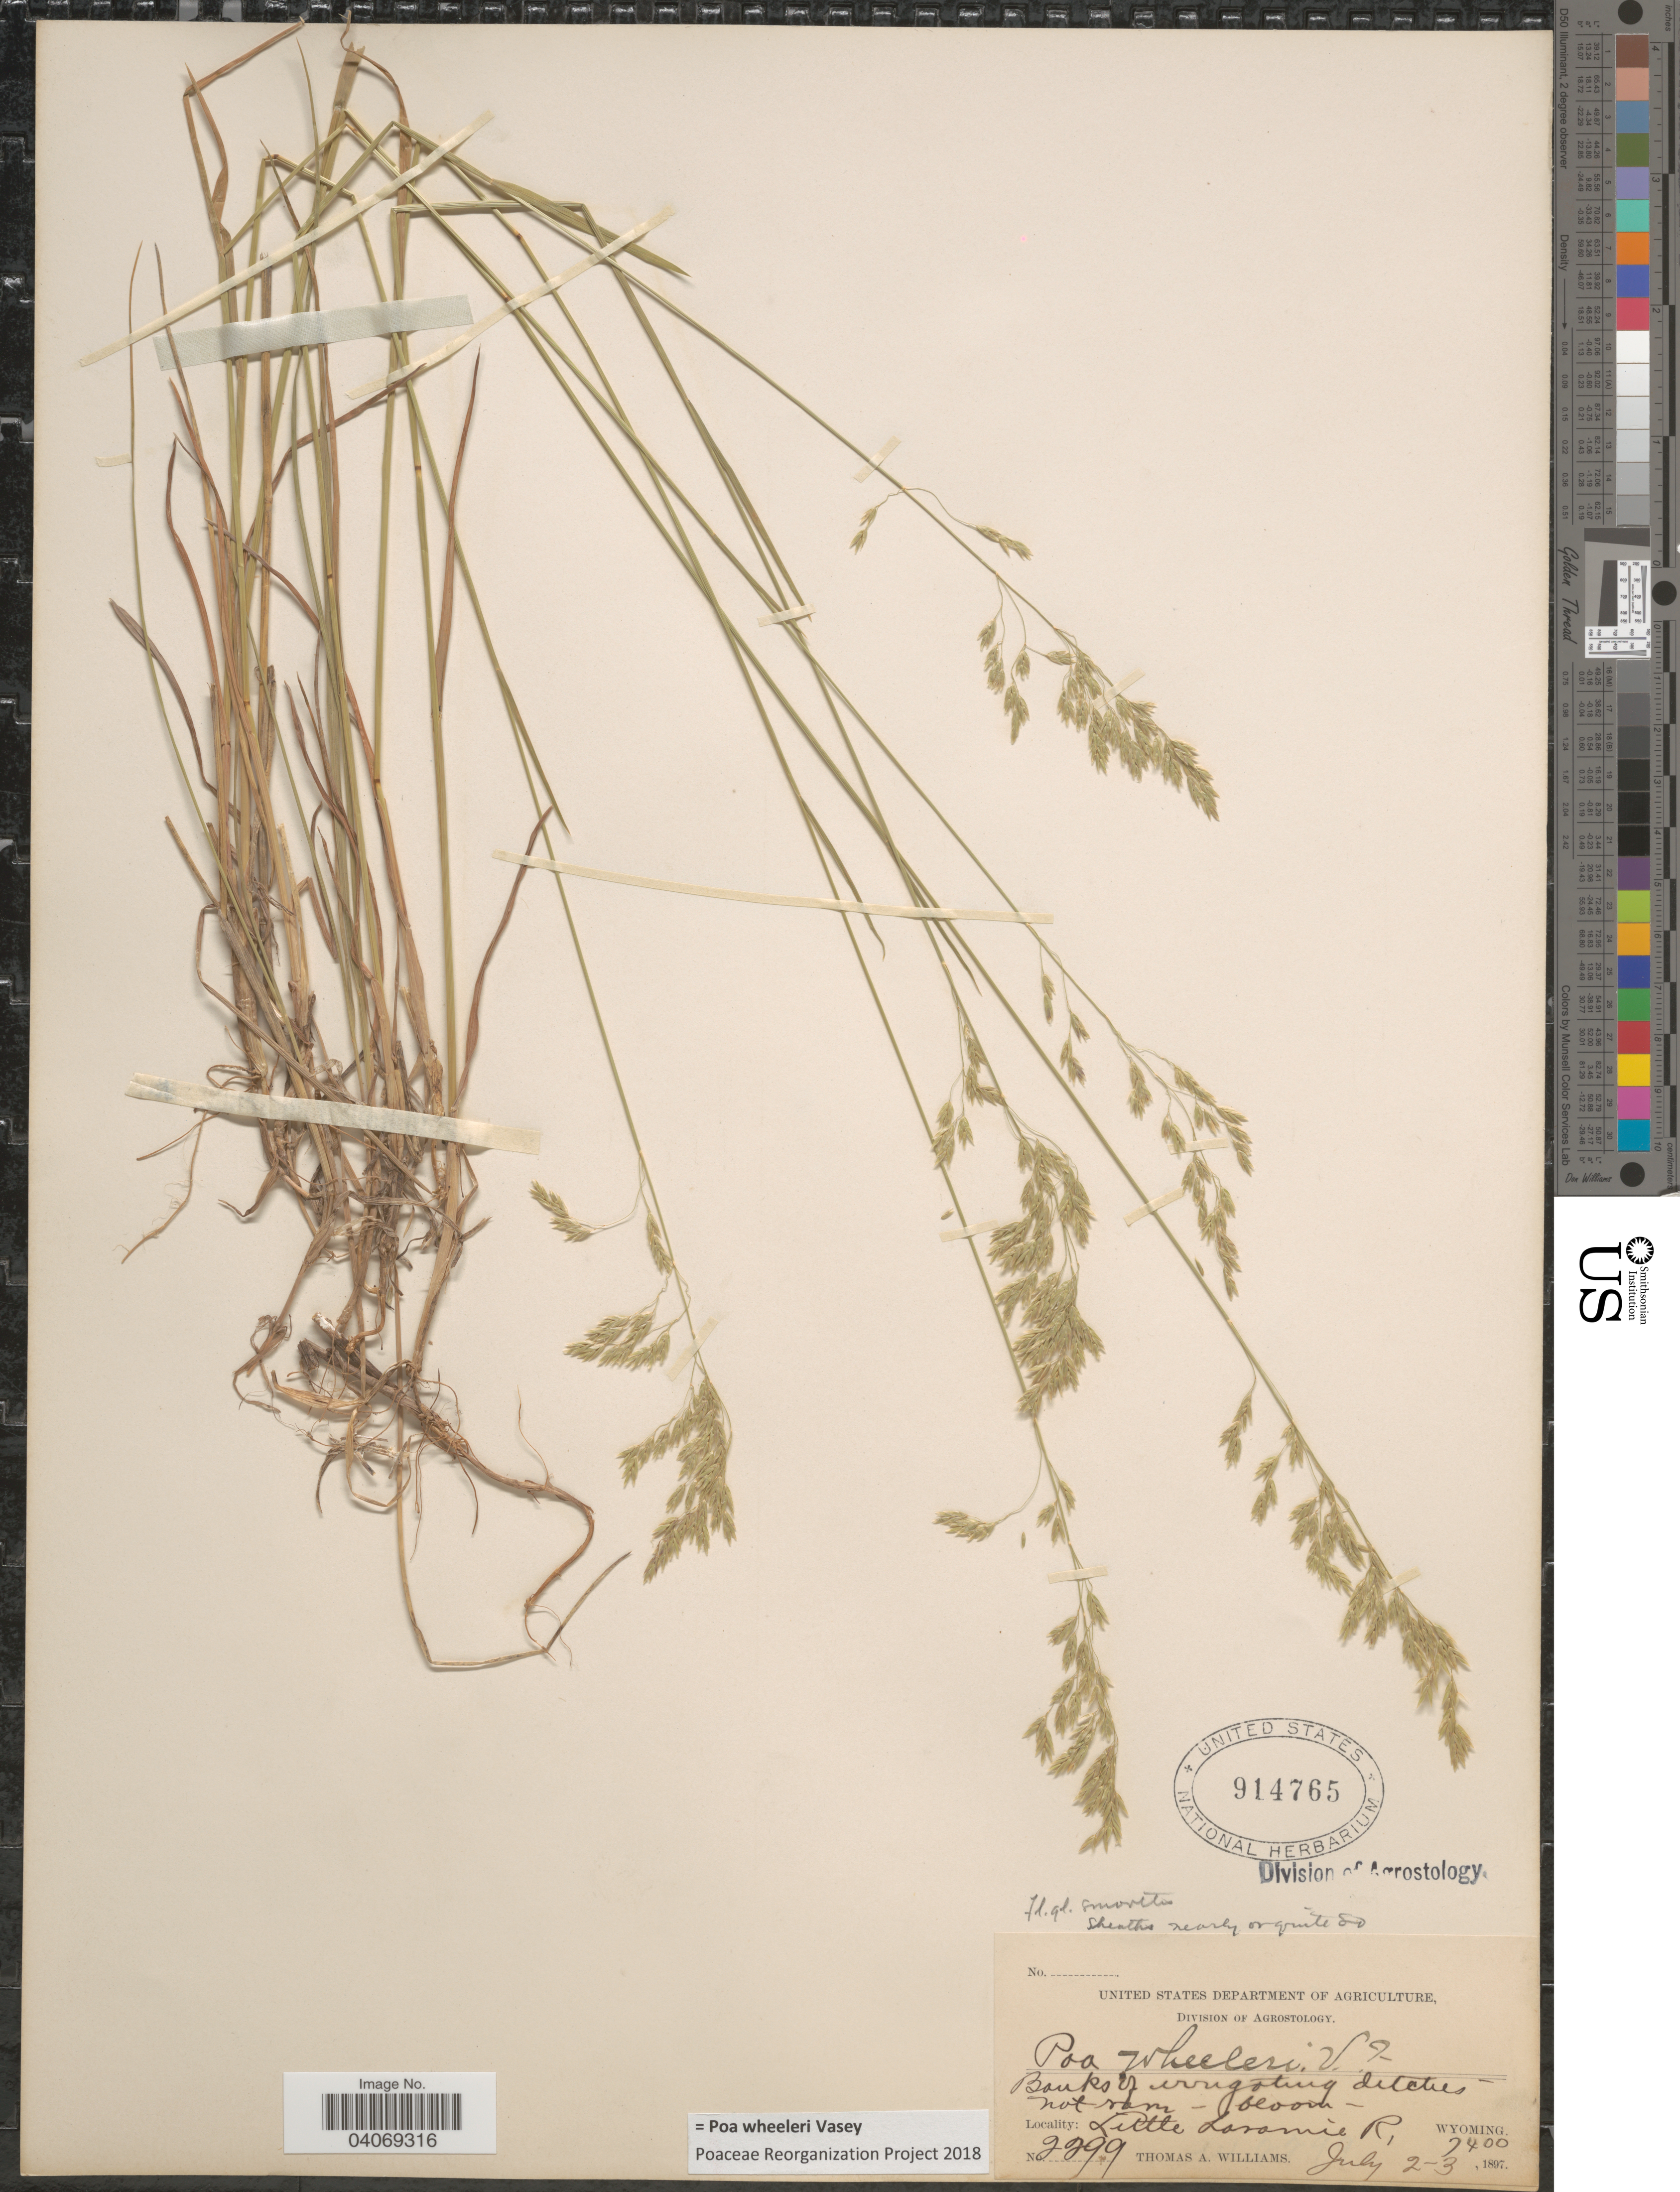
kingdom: Plantae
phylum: Tracheophyta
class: Liliopsida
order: Poales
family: Poaceae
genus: Poa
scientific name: Poa wheeleri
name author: Vasey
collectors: T. A. Williams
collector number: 2299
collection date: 1897-07-02/1897-07-03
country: United States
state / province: Wyoming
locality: Little Laramie R.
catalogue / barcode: US 914765